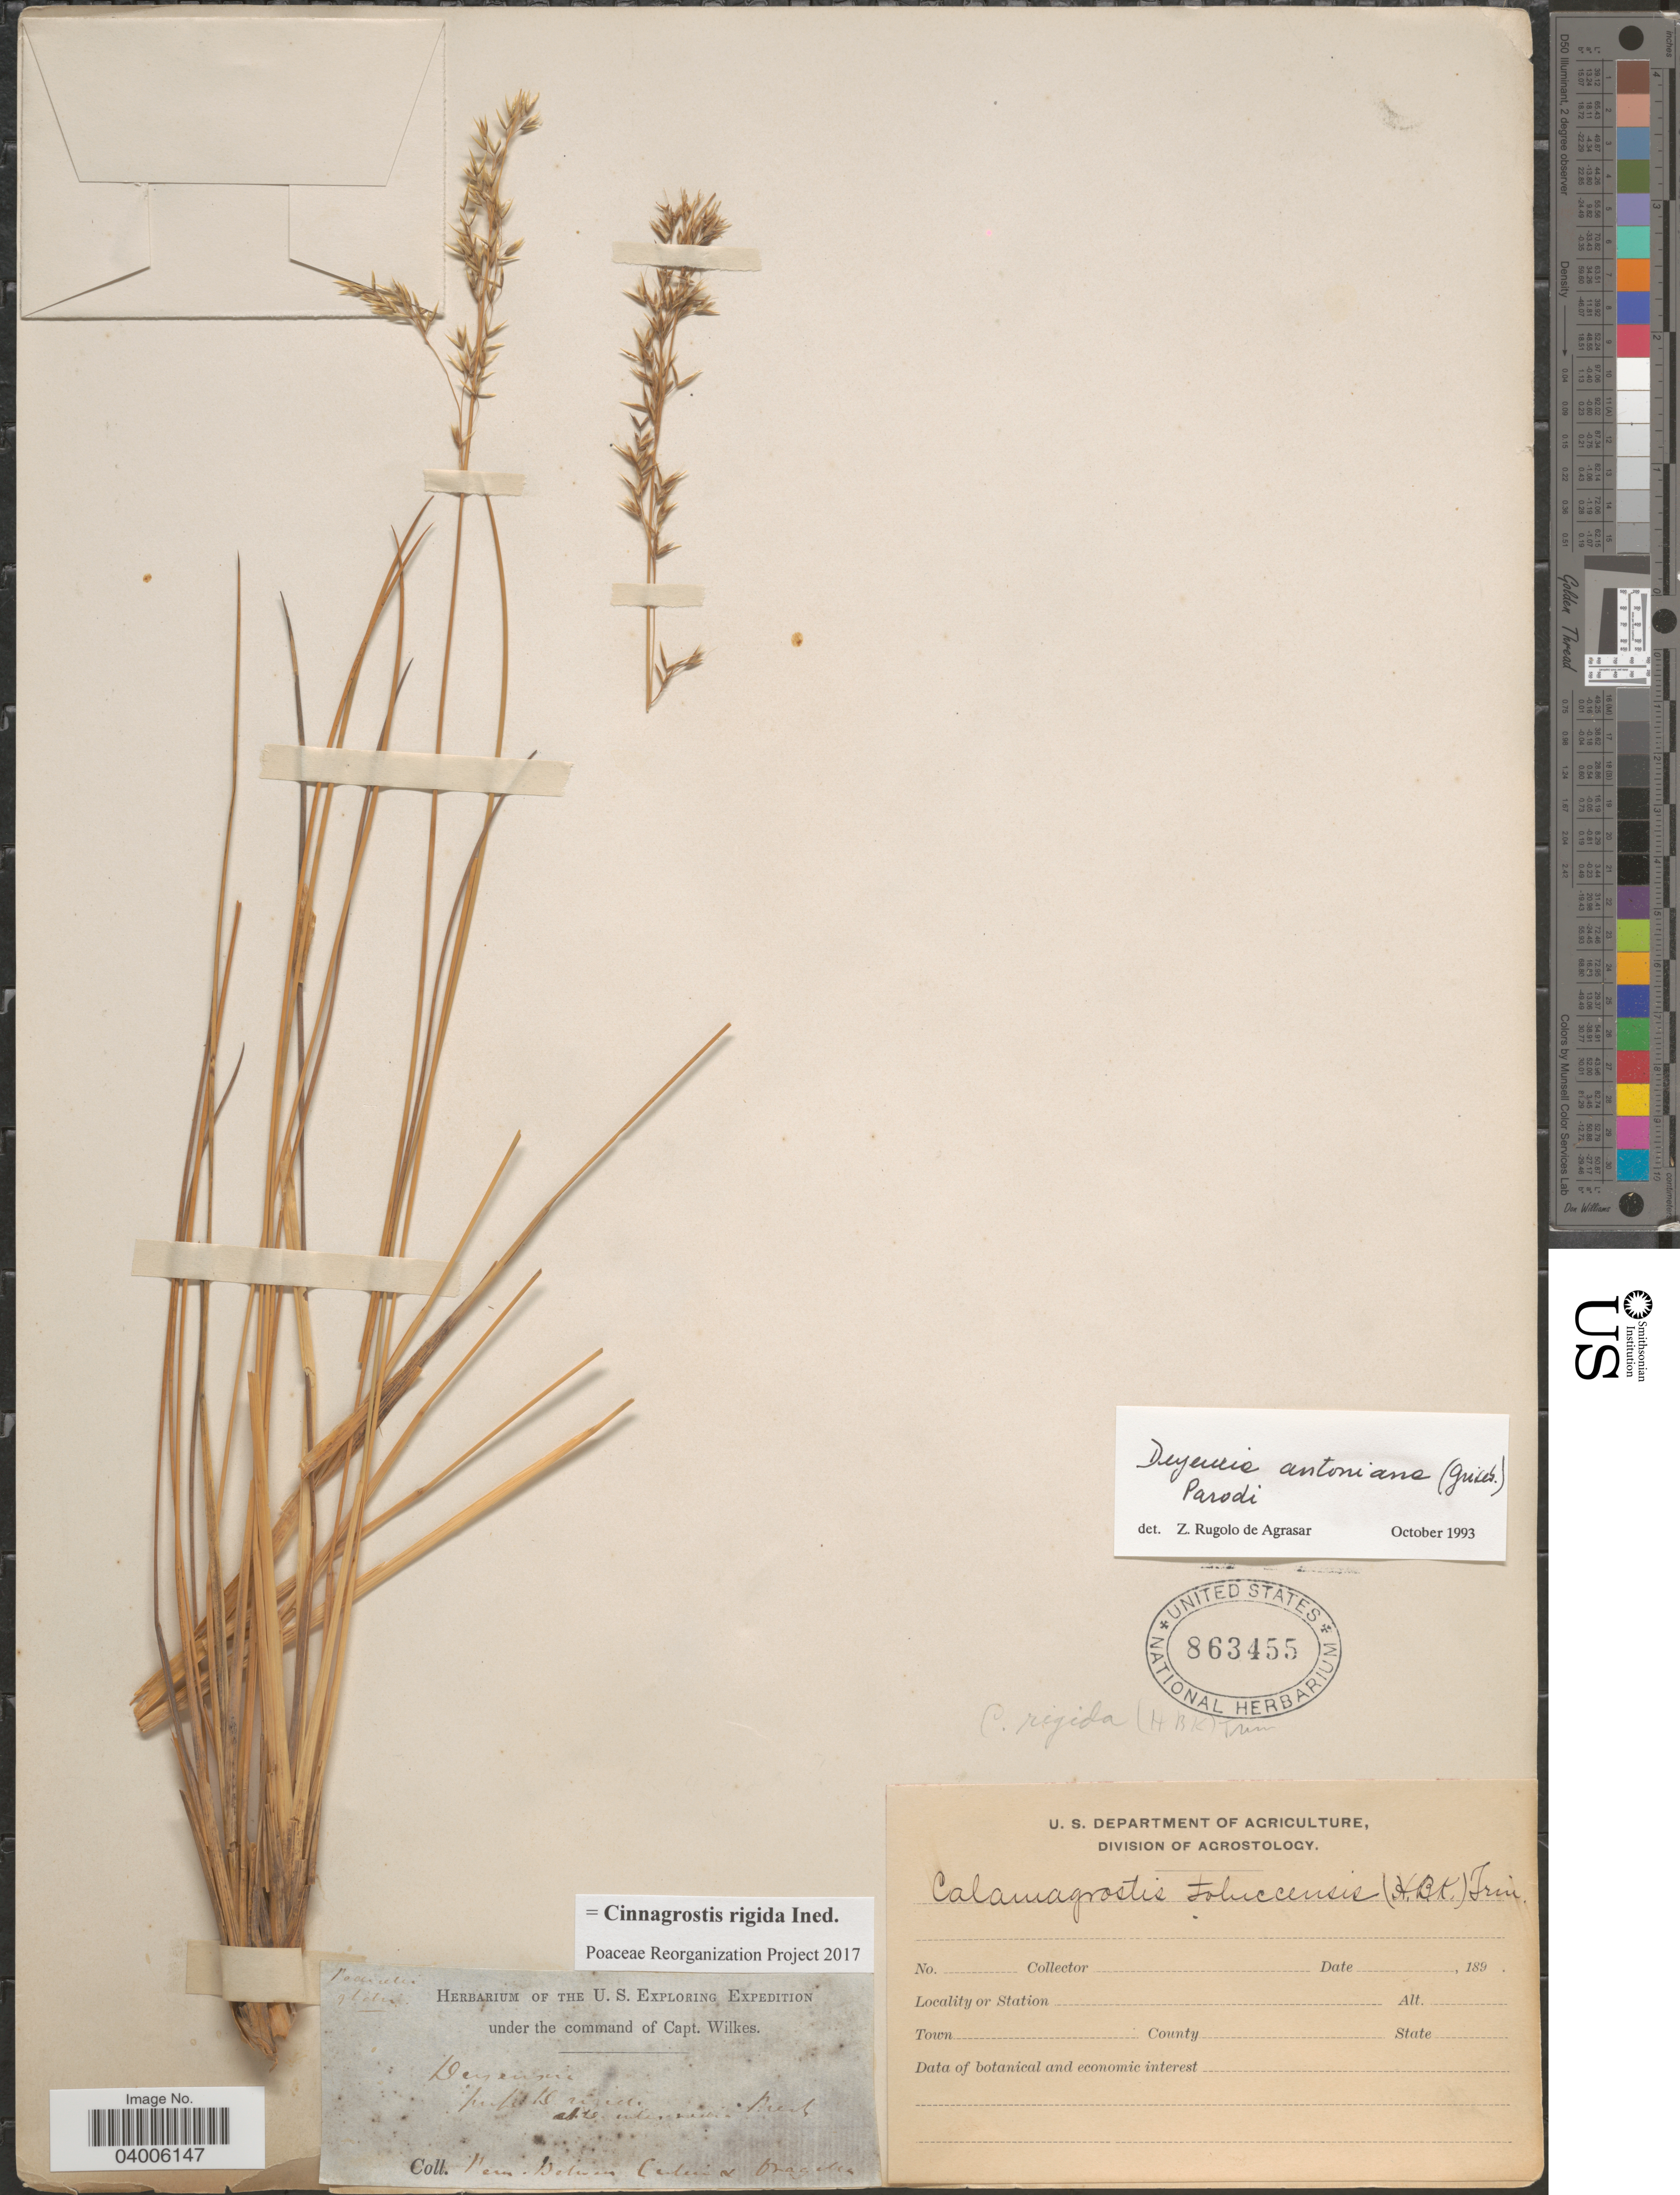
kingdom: Plantae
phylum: Tracheophyta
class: Liliopsida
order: Poales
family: Poaceae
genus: Cinnagrostis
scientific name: Cinnagrostis rigida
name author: (Kunth) P.M. Peterson et al.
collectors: Wilkes Explor. Exped.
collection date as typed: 189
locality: Peru- Bolivia. Catun [interpreted] & Orayilla [interpreted].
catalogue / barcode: US 863455